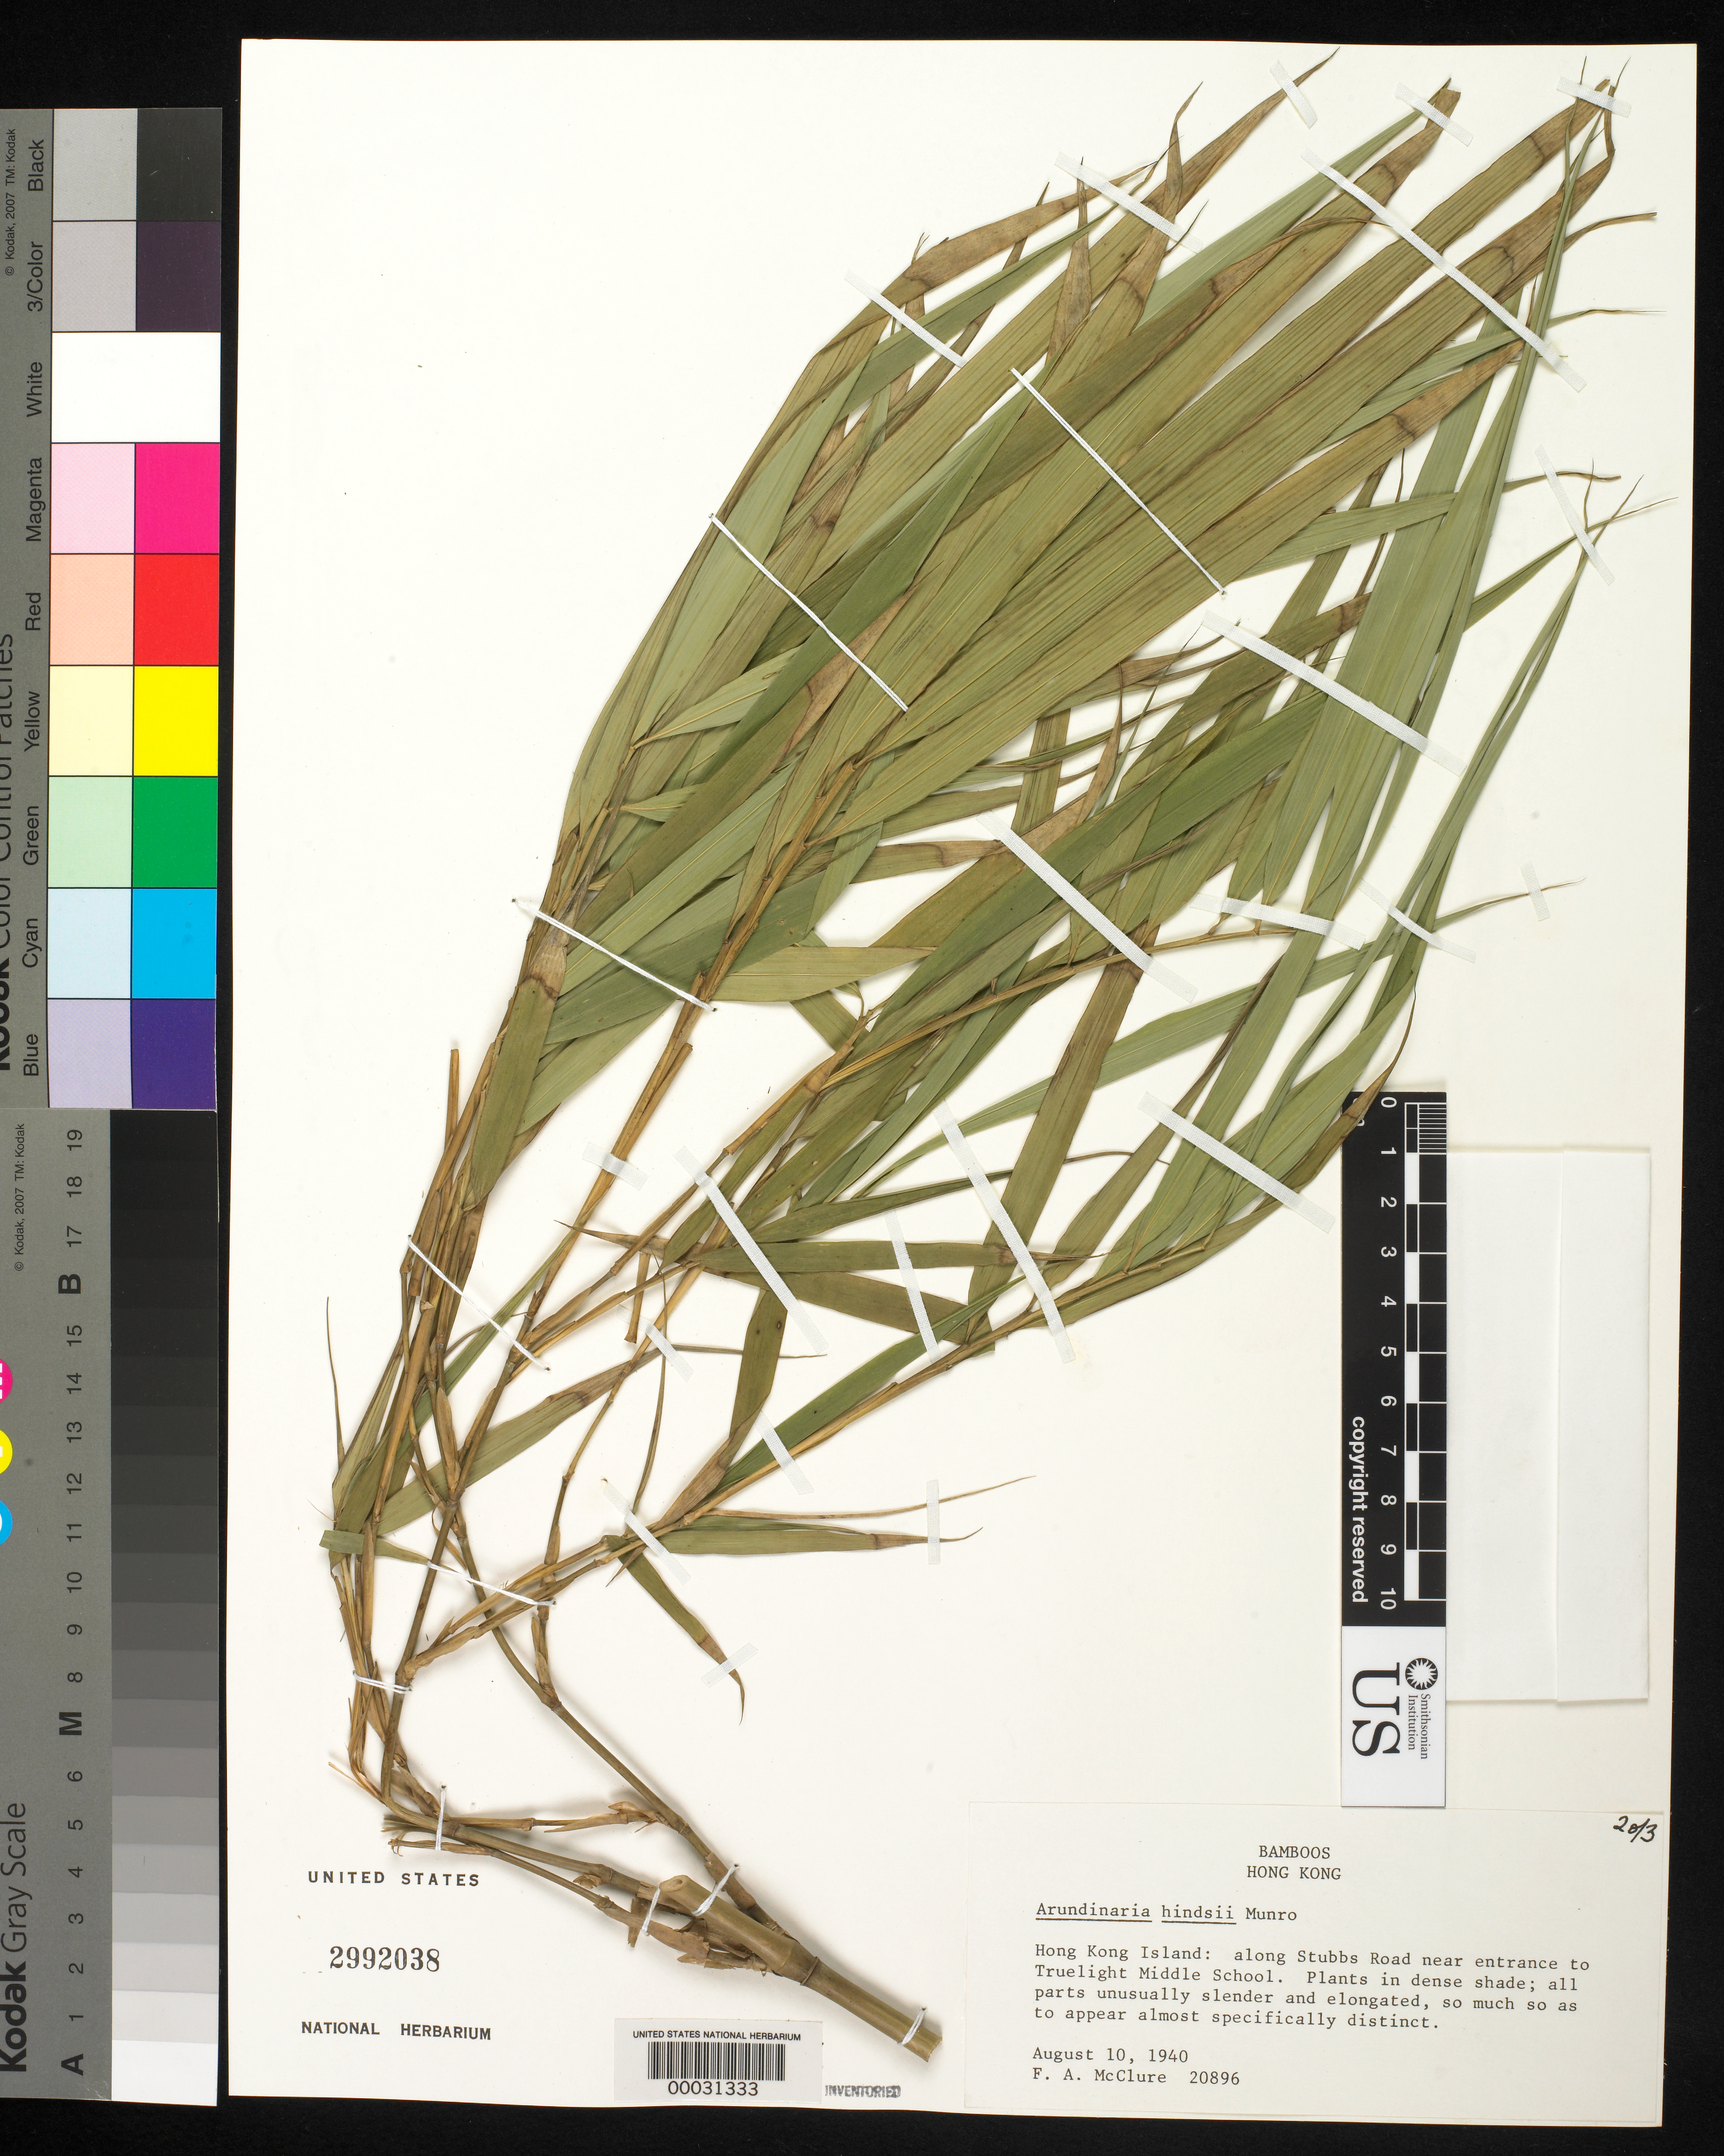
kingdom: Plantae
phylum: Tracheophyta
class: Liliopsida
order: Poales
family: Poaceae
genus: Pseudosasa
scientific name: Pseudosasa hindsii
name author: (Munro) S.L. Chen & G.Y. Sheng ex T.G. Liang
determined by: Poaceae Reorganization Project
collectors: F. A. McClure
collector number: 20896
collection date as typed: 10 Aug 1940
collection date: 1940-08-10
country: China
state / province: Hong Kong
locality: Stubbs roads, truelight middle school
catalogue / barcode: US 2992038